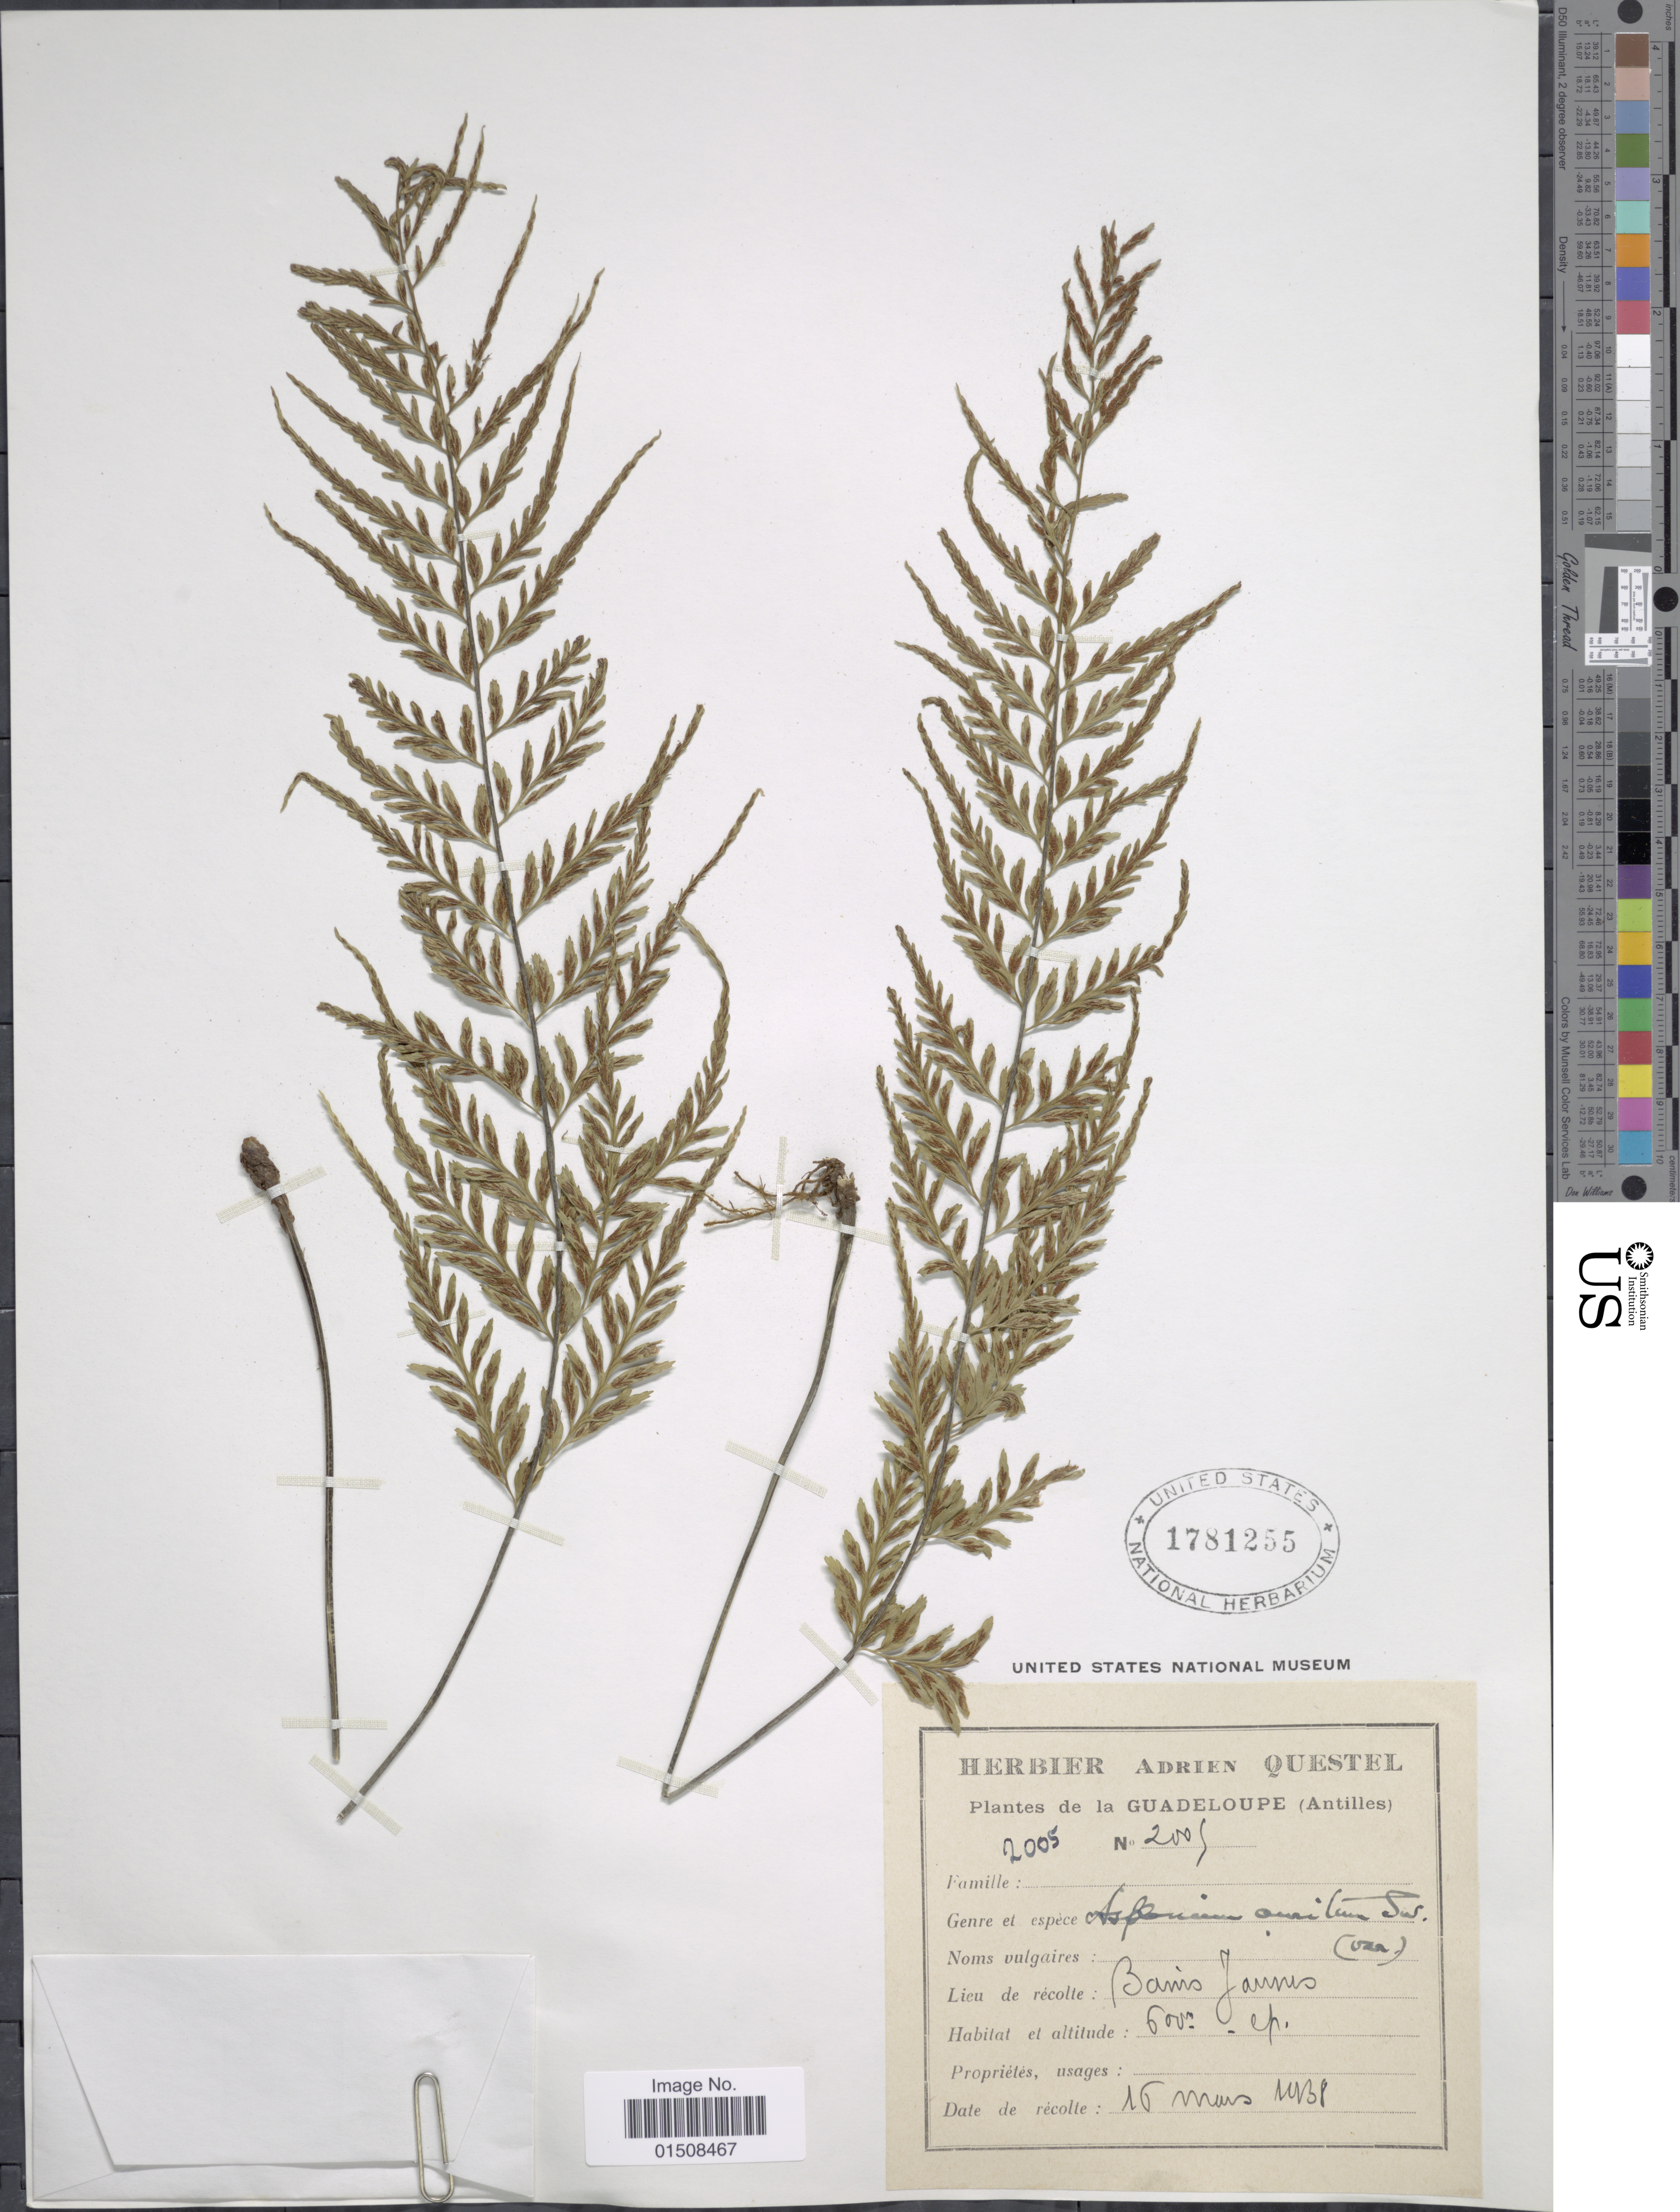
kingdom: Plantae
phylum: Tracheophyta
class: Polypodiopsida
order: Polypodiales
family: Aspleniaceae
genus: Asplenium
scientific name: Asplenium auritum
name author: Sw.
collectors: ex herb. A. Questal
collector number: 2005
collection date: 1938-03-16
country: Guadeloupe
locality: (Antilles). Banis Jannis.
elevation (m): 183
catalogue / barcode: US 1781255